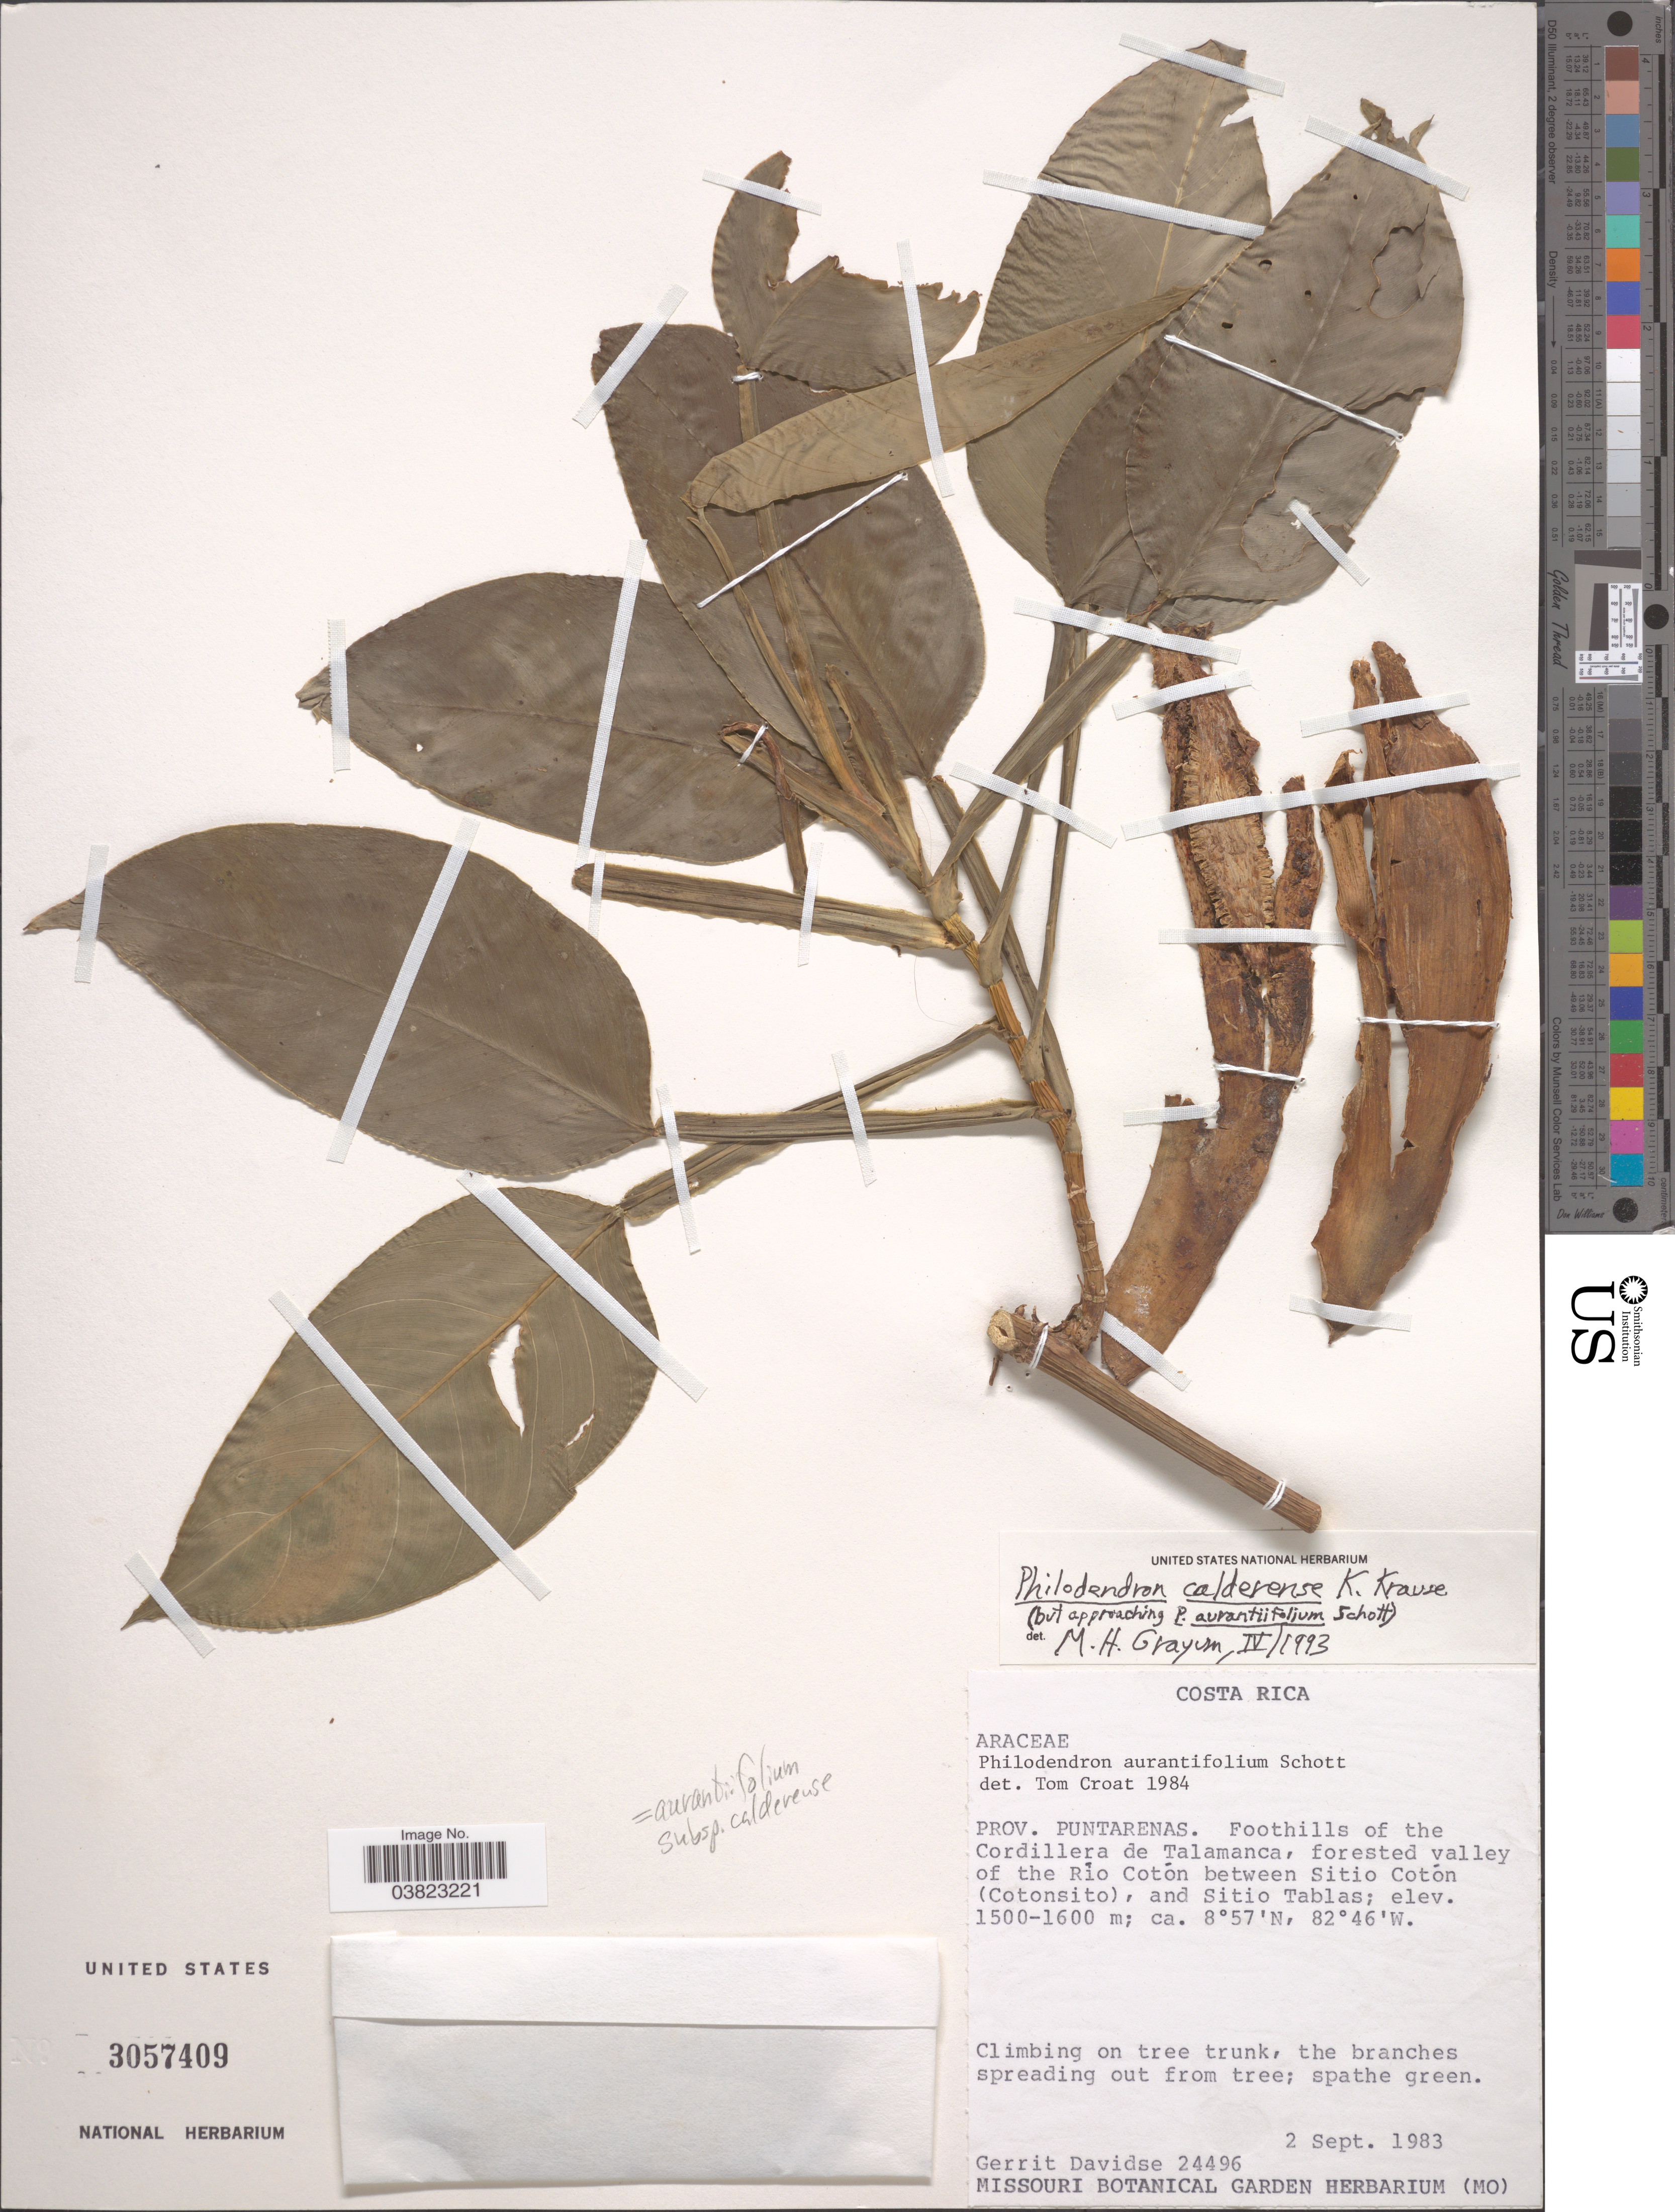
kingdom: Plantae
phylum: Tracheophyta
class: Liliopsida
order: Alismatales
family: Araceae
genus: Philodendron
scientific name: Philodendron aurantiifolium subsp. calderense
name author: Schott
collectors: G. Davidse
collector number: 24496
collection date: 1983-09-02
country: Costa Rica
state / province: Puntarenas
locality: Foothills of the Cordillera de Talamanca, forested valley of the Río Cotón between Sitio Cotón (Cotonsito), and Sitio Tablas.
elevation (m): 1500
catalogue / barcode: US 3057409